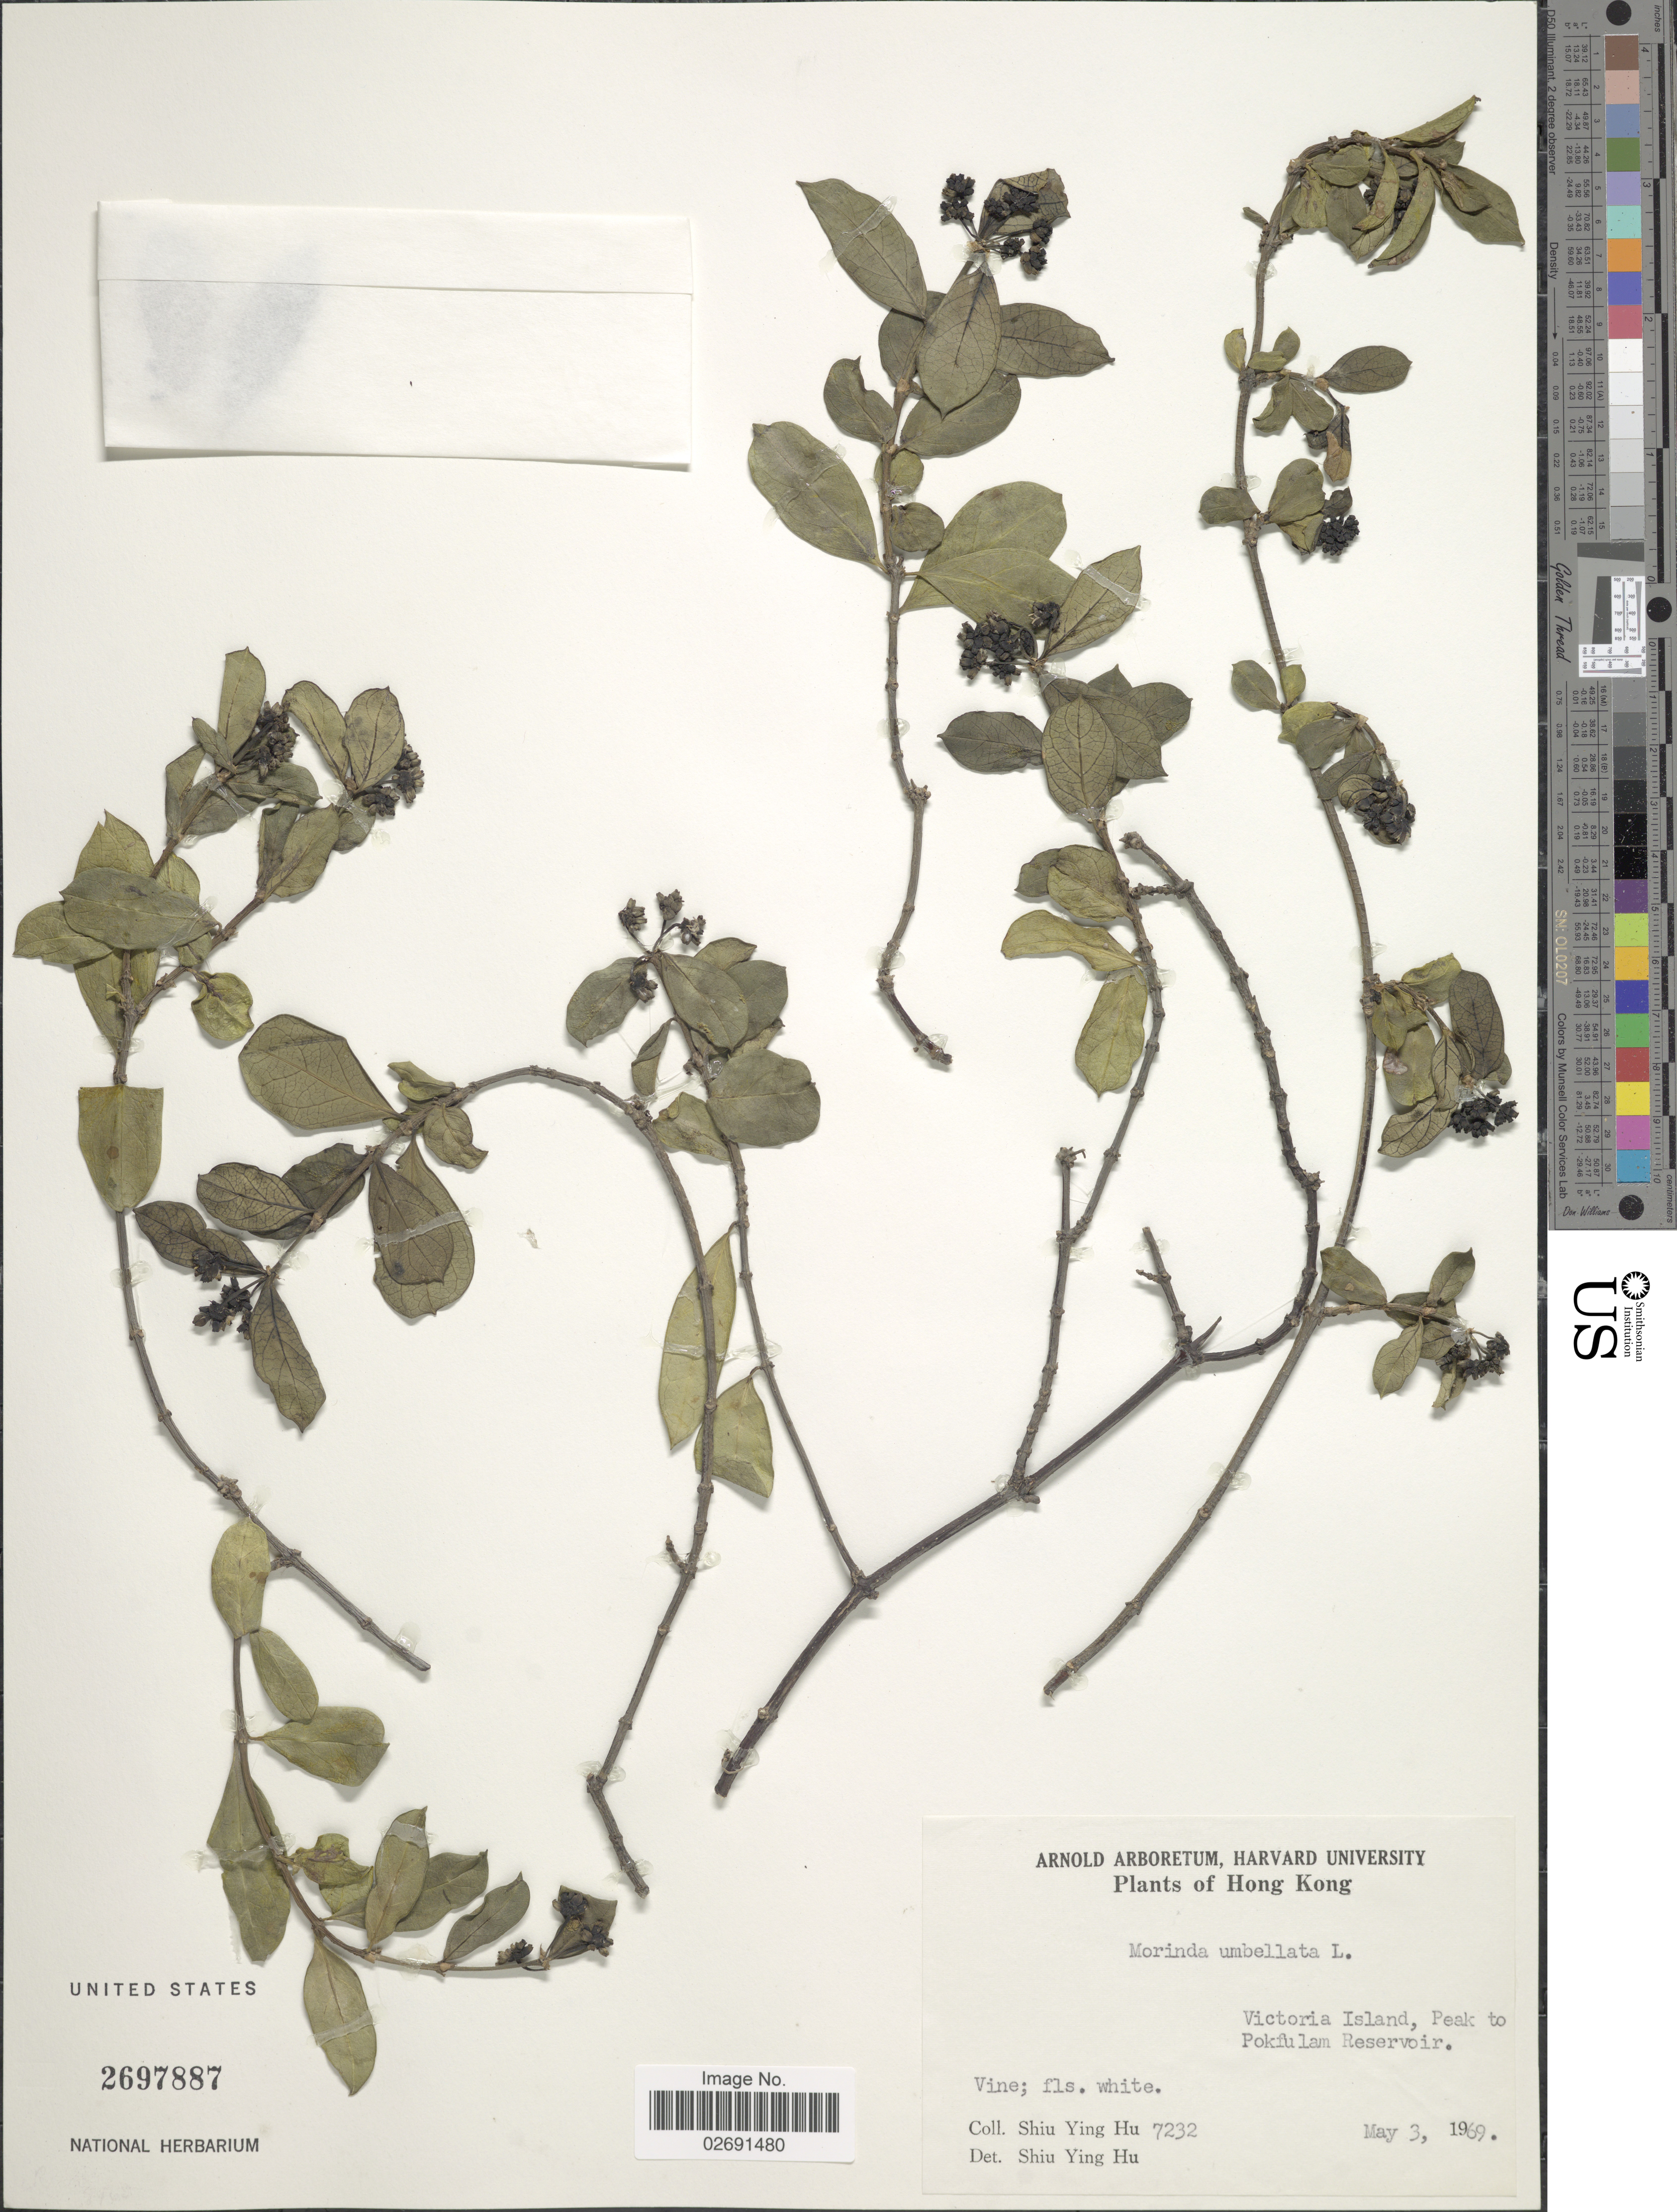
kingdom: Plantae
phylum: Tracheophyta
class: Magnoliopsida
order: Gentianales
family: Rubiaceae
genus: Gynochthodes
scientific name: Gynochthodes umbellata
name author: (L.) Razafim. & B. Bremer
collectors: S. Y. Hu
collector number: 7232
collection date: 1969-05-03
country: China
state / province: Hong Kong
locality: Victoria Island, Peak to Pokfulam Reservoir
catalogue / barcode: US 2697887